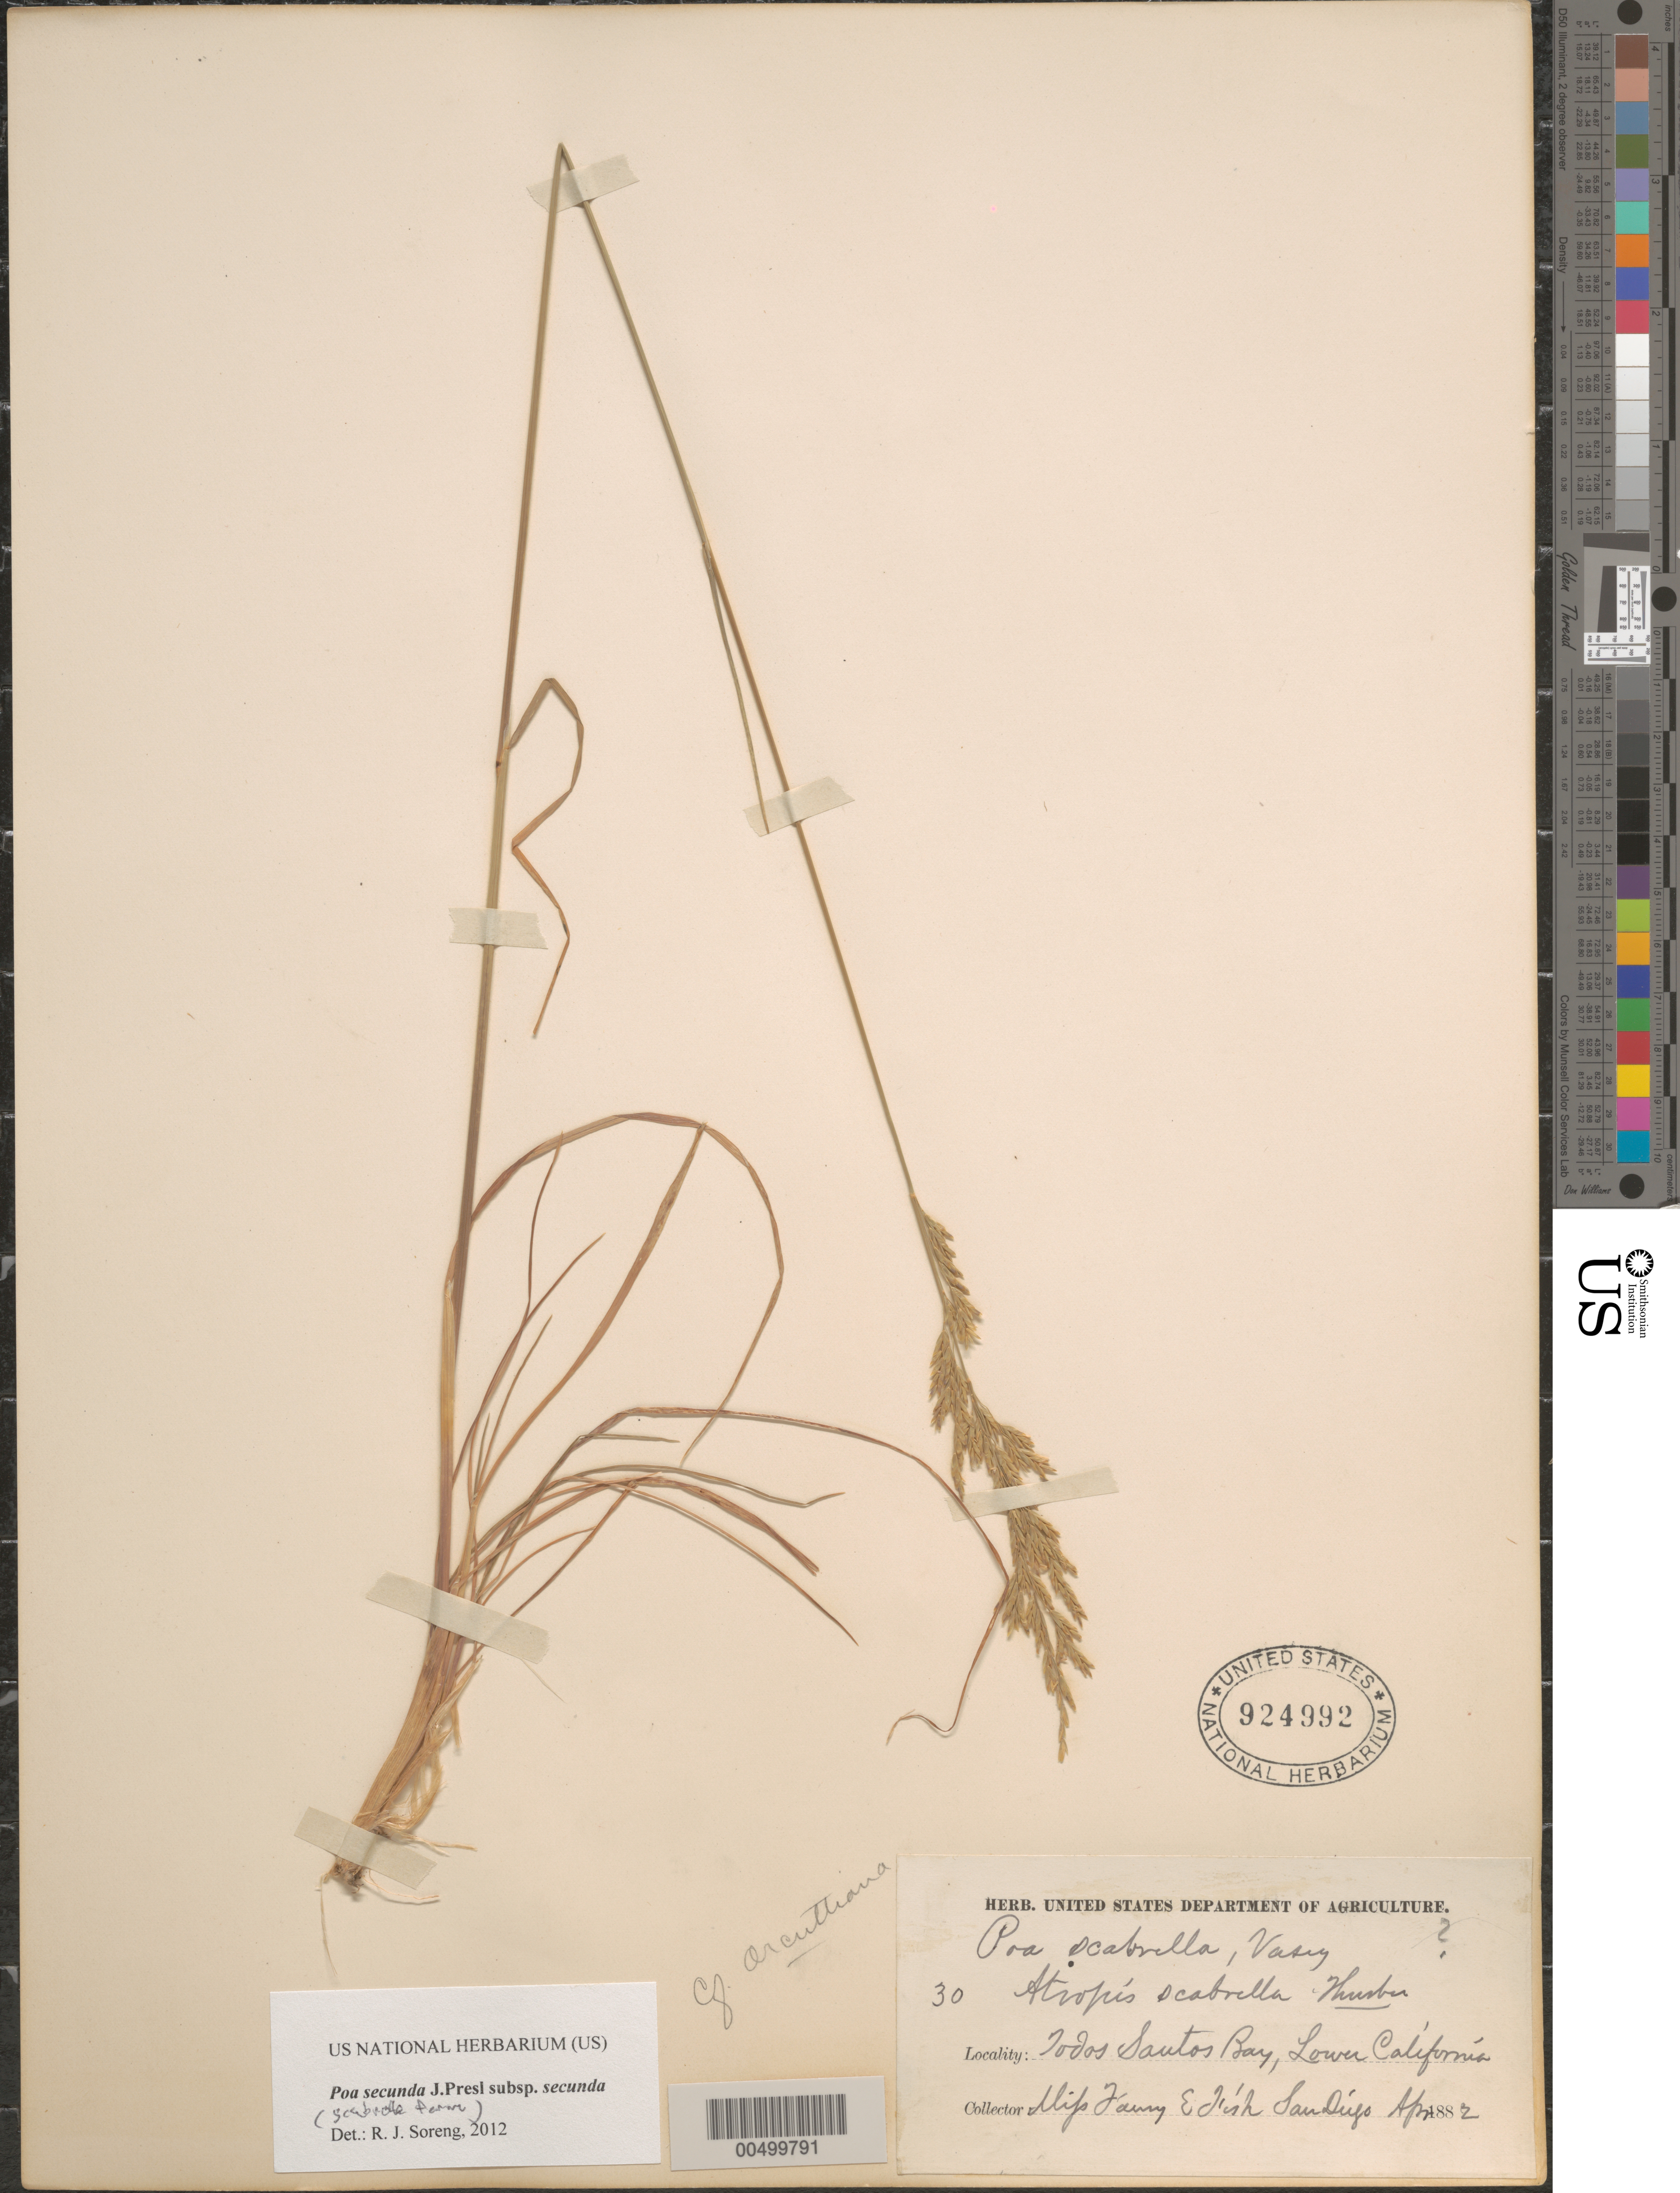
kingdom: Plantae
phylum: Tracheophyta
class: Liliopsida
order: Poales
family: Poaceae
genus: Poa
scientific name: Poa secunda subsp. secunda var. scabrella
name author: (Thurb.) Soreng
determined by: Soreng, Robert J., Research Associate (BOT), Smithsonian Institution - National Museum of Natural History (UNITED STATES)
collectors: F. Fish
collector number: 30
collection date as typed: Apr 1882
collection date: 1882-04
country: Mexico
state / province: Baja California Norte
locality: Todos Santos Bay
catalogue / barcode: US 924992